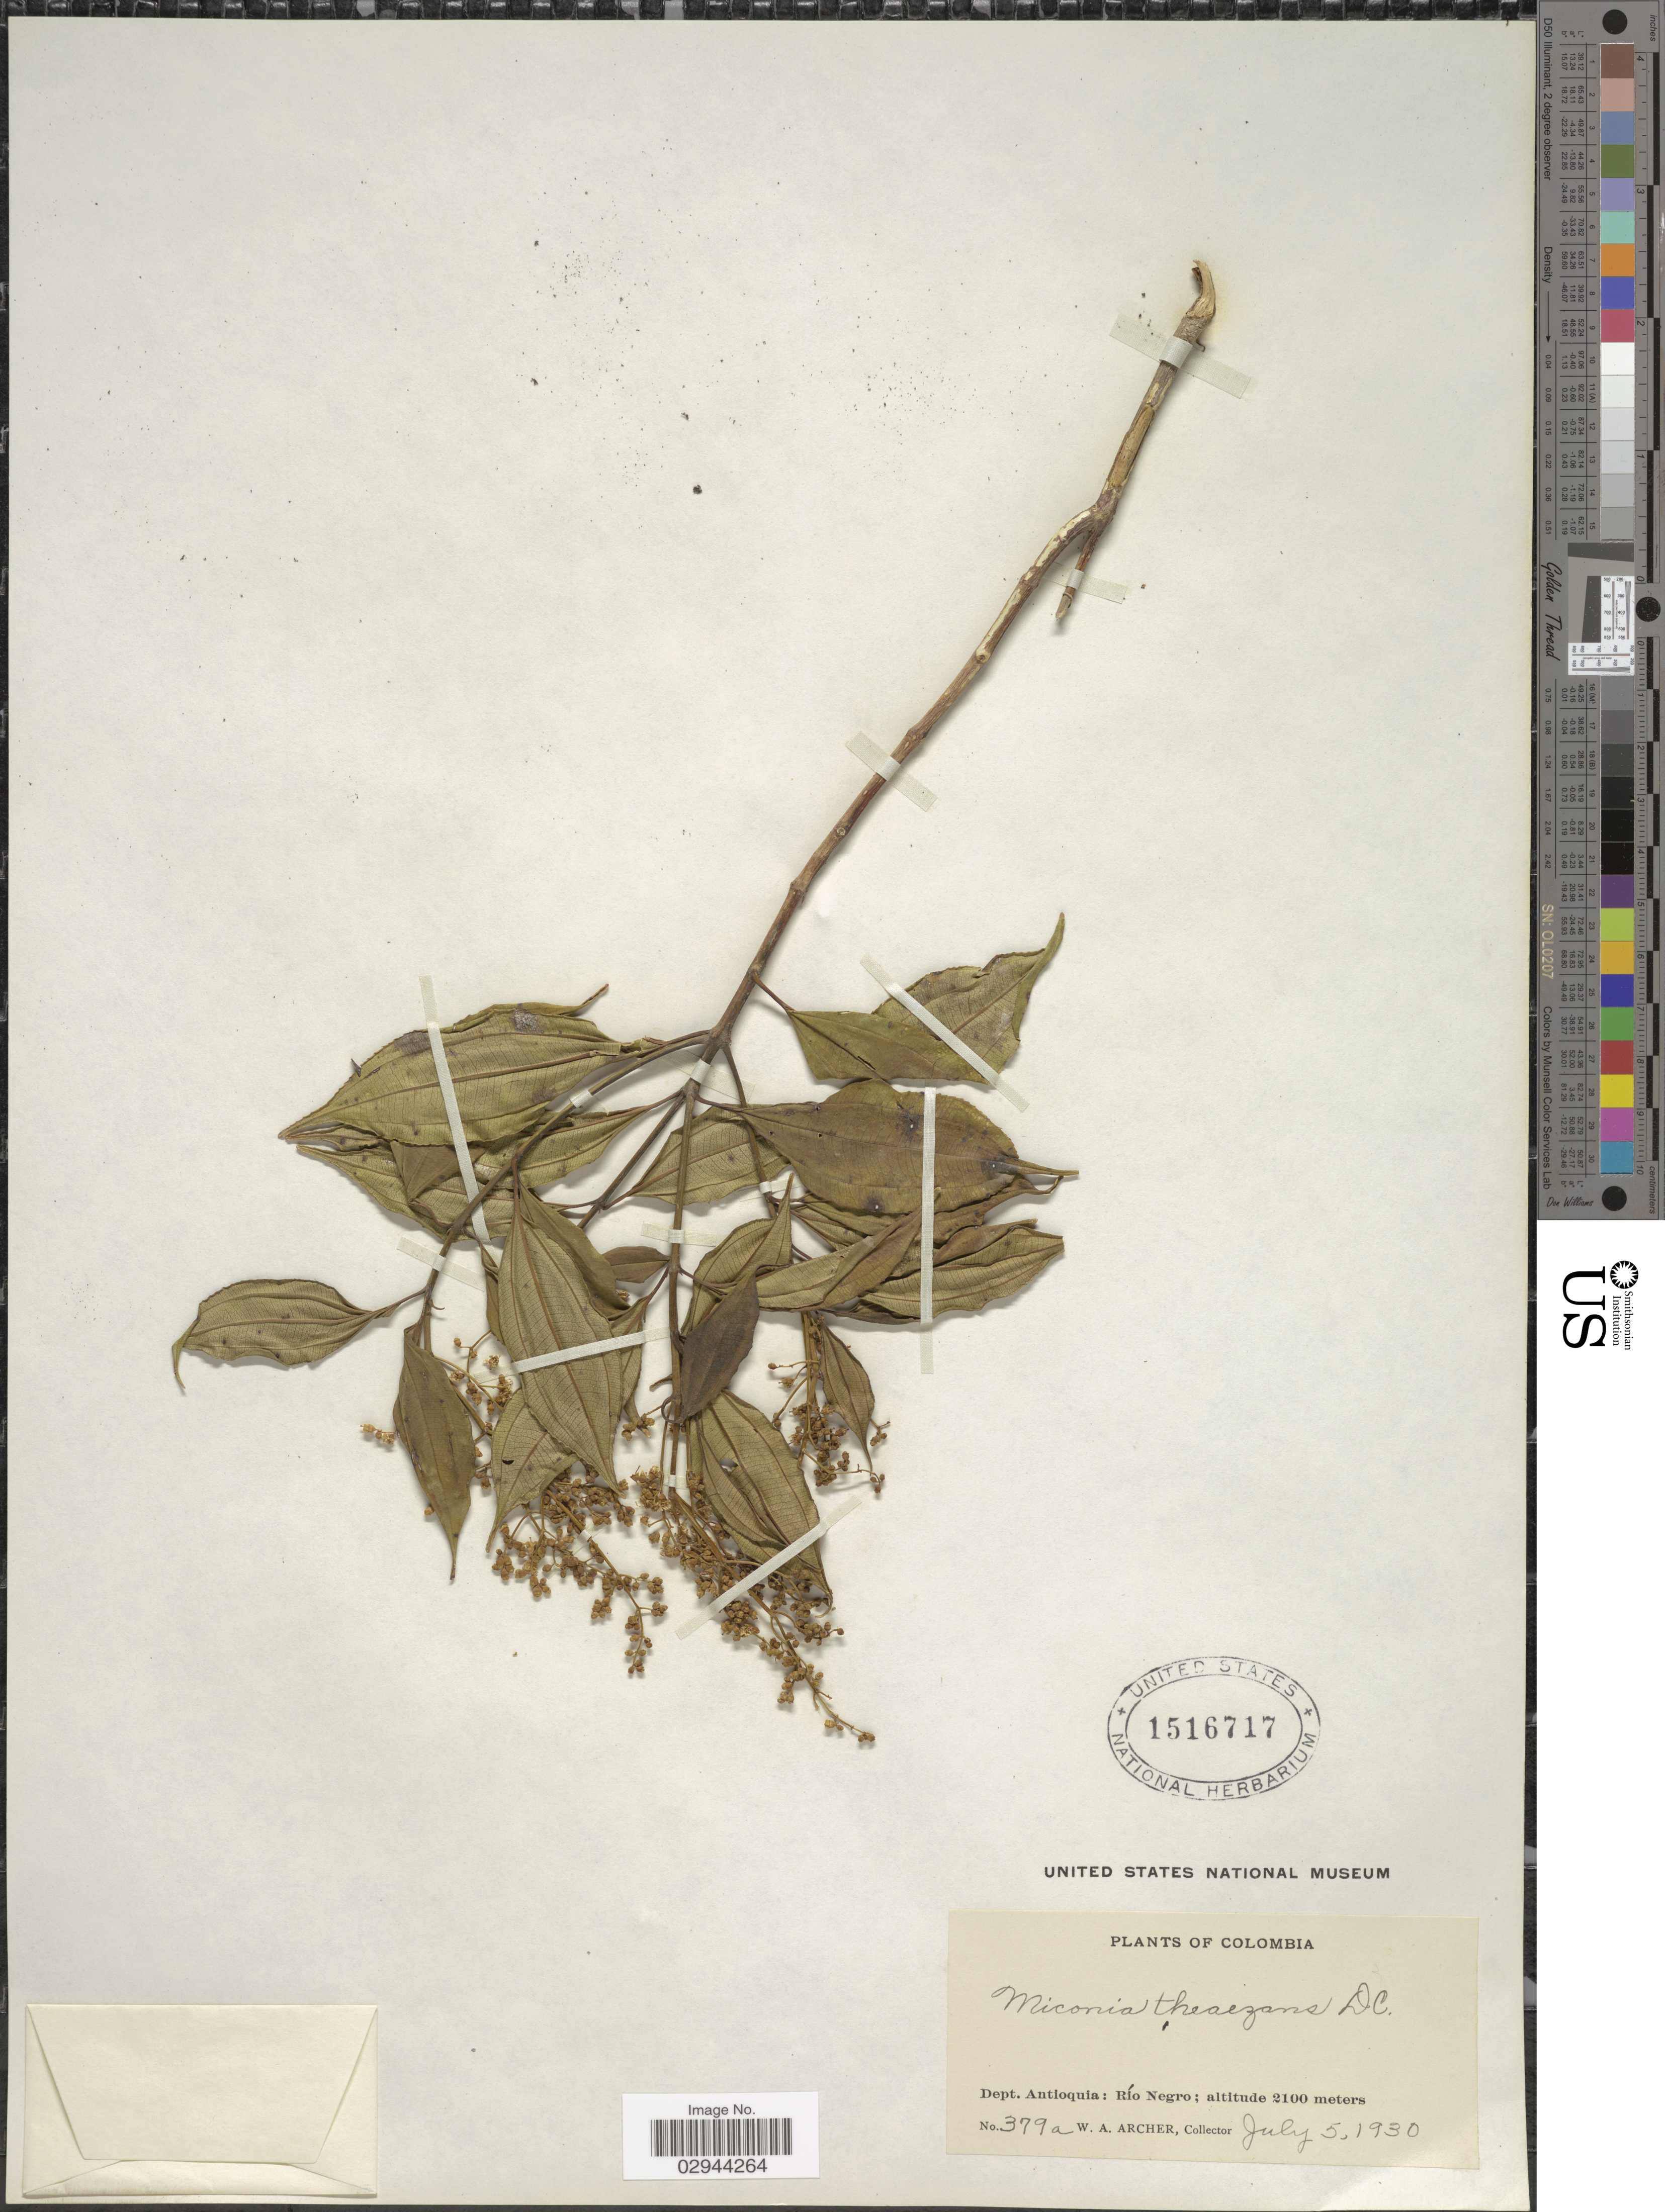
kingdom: Plantae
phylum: Tracheophyta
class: Magnoliopsida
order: Myrtales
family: Melastomataceae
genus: Miconia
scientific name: Miconia theizans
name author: (Bonpl.) Cogn.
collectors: W. Archer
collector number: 379a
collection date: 1930-07-05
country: Colombia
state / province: Antioquia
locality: Río Negro.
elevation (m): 2100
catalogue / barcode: US 1516717